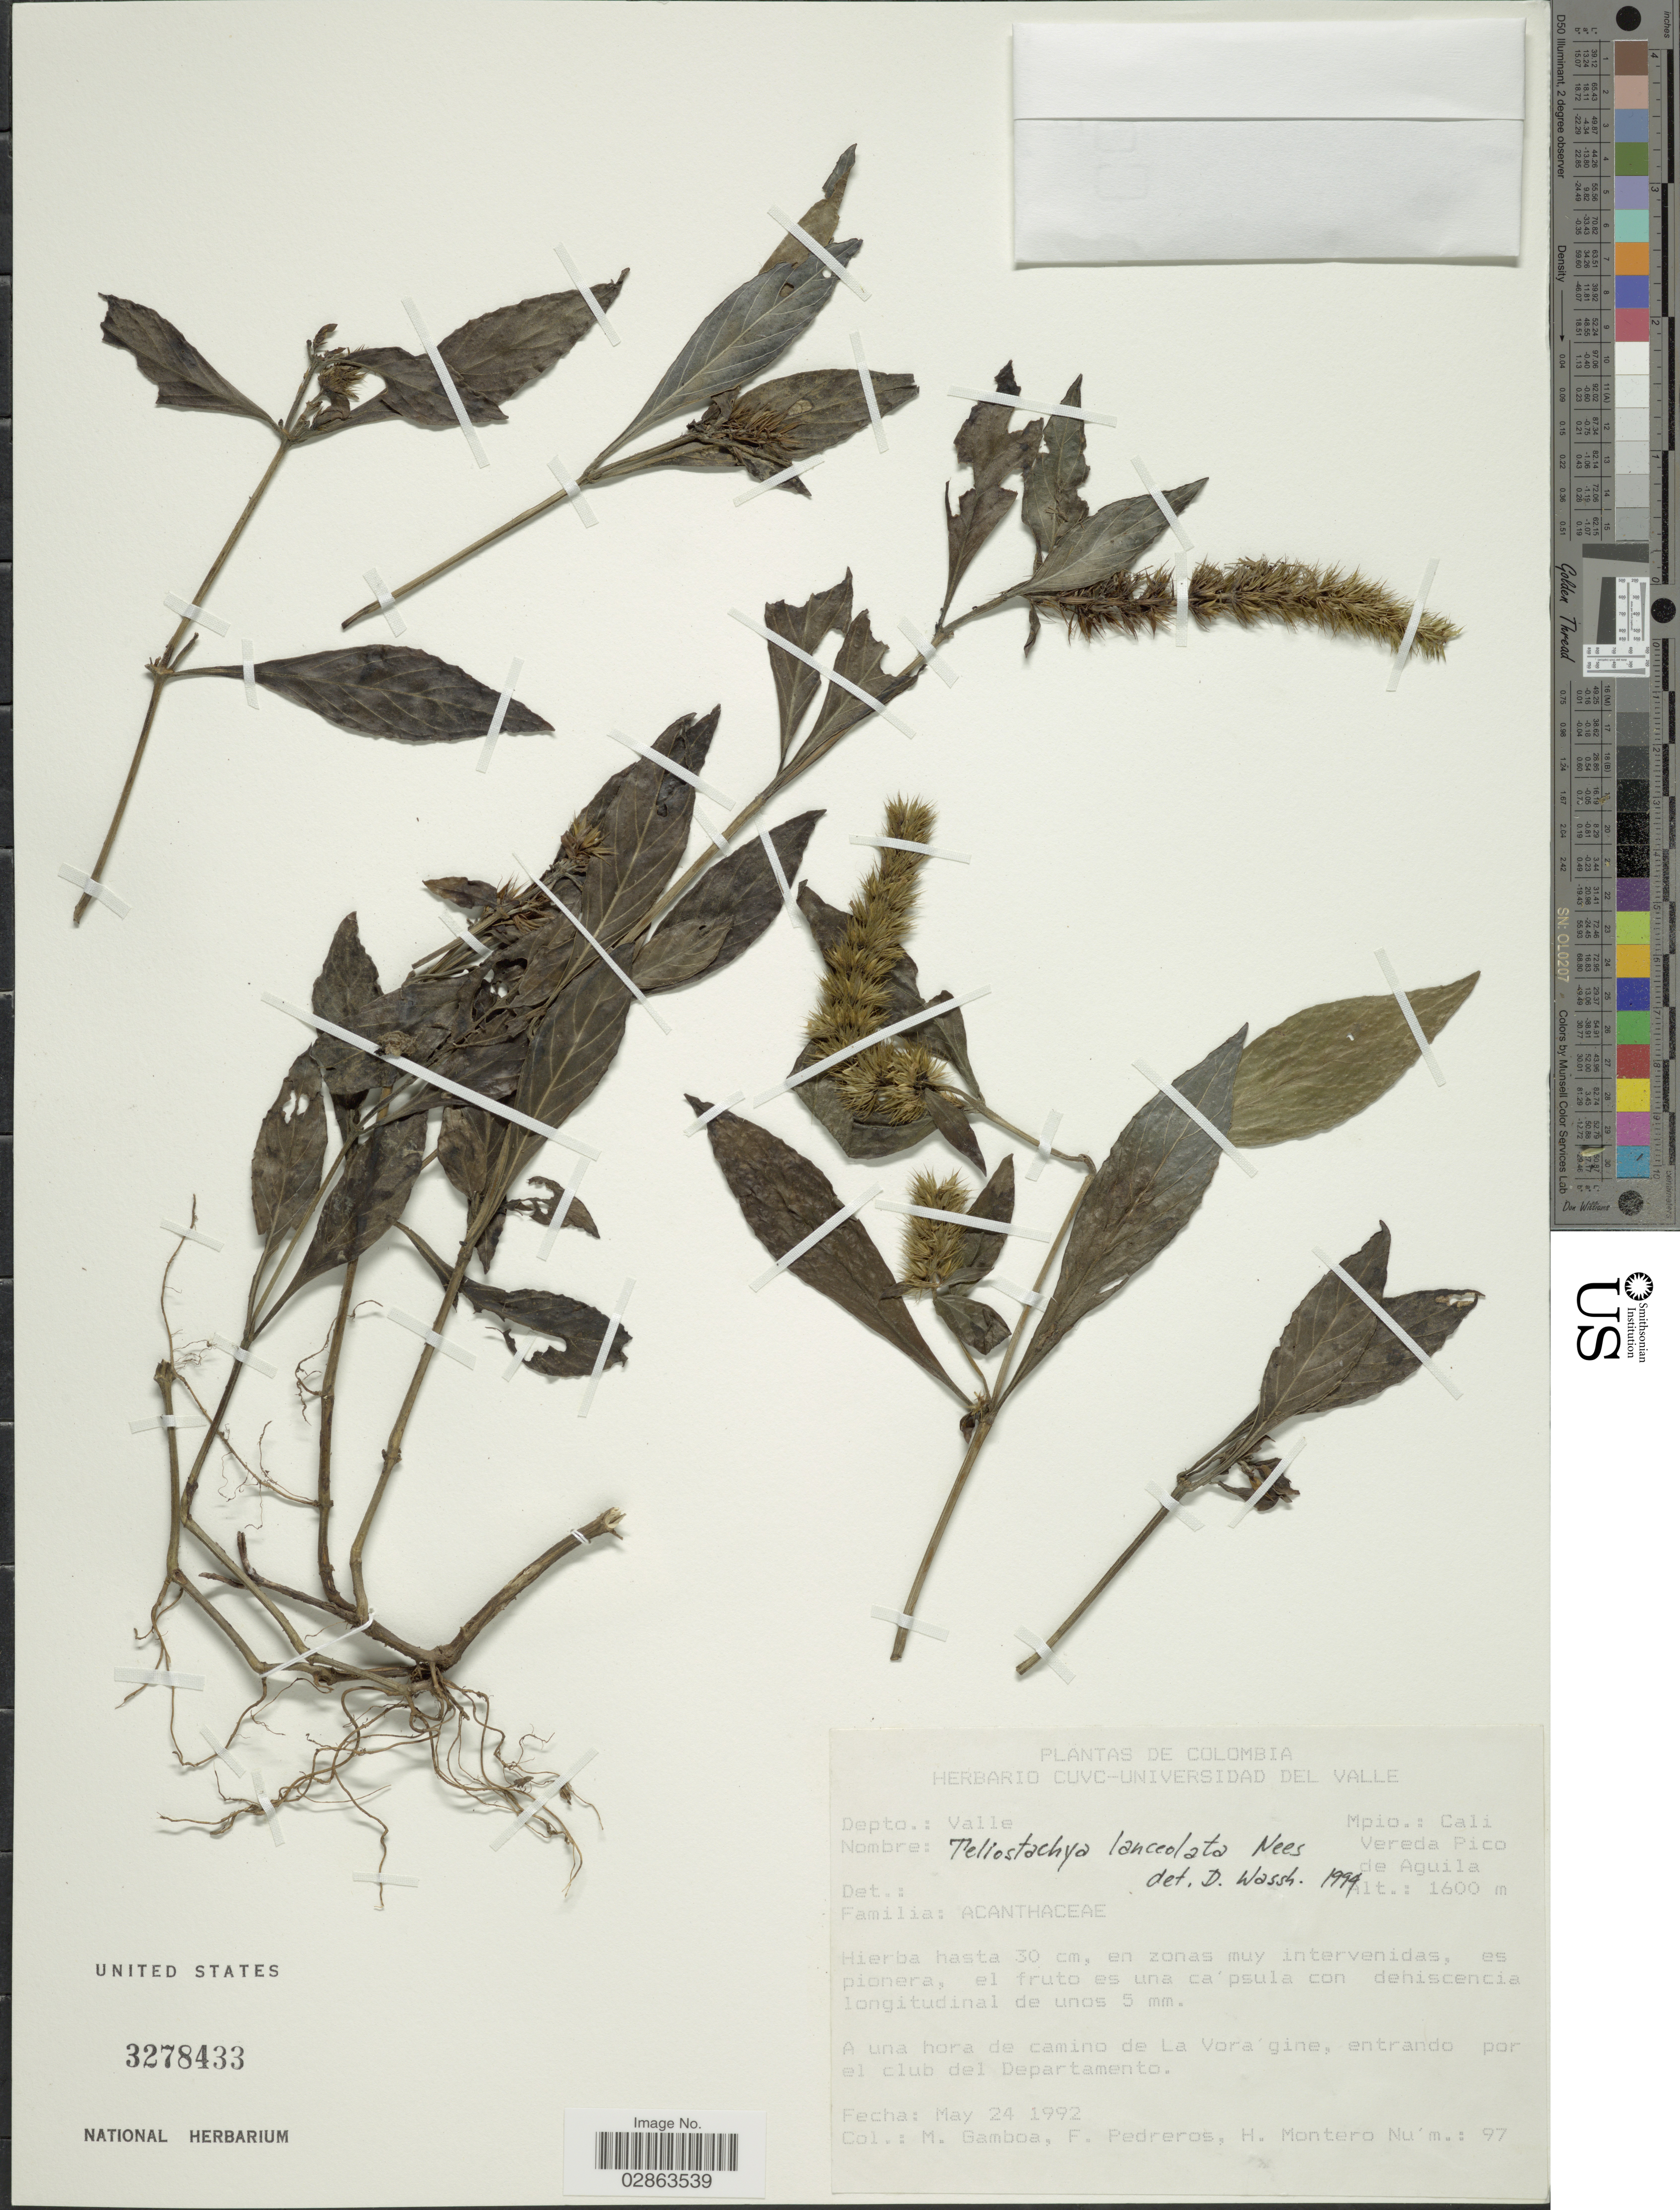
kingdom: Plantae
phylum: Tracheophyta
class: Magnoliopsida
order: Lamiales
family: Acanthaceae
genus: Teliostachya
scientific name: Teliostachya lanceolata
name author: Nees in Mart.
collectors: M. Gamboa, F. Pedreros & H. Montero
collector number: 97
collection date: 1992-05-24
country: Colombia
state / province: Valle del Cauca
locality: Depto.: Valle, Mpio: Cali. Vereda Pico de Aguila. A una hora de camino de La Vora gine, antrando por el club del Departamento.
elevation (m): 1600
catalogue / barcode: US 3278433